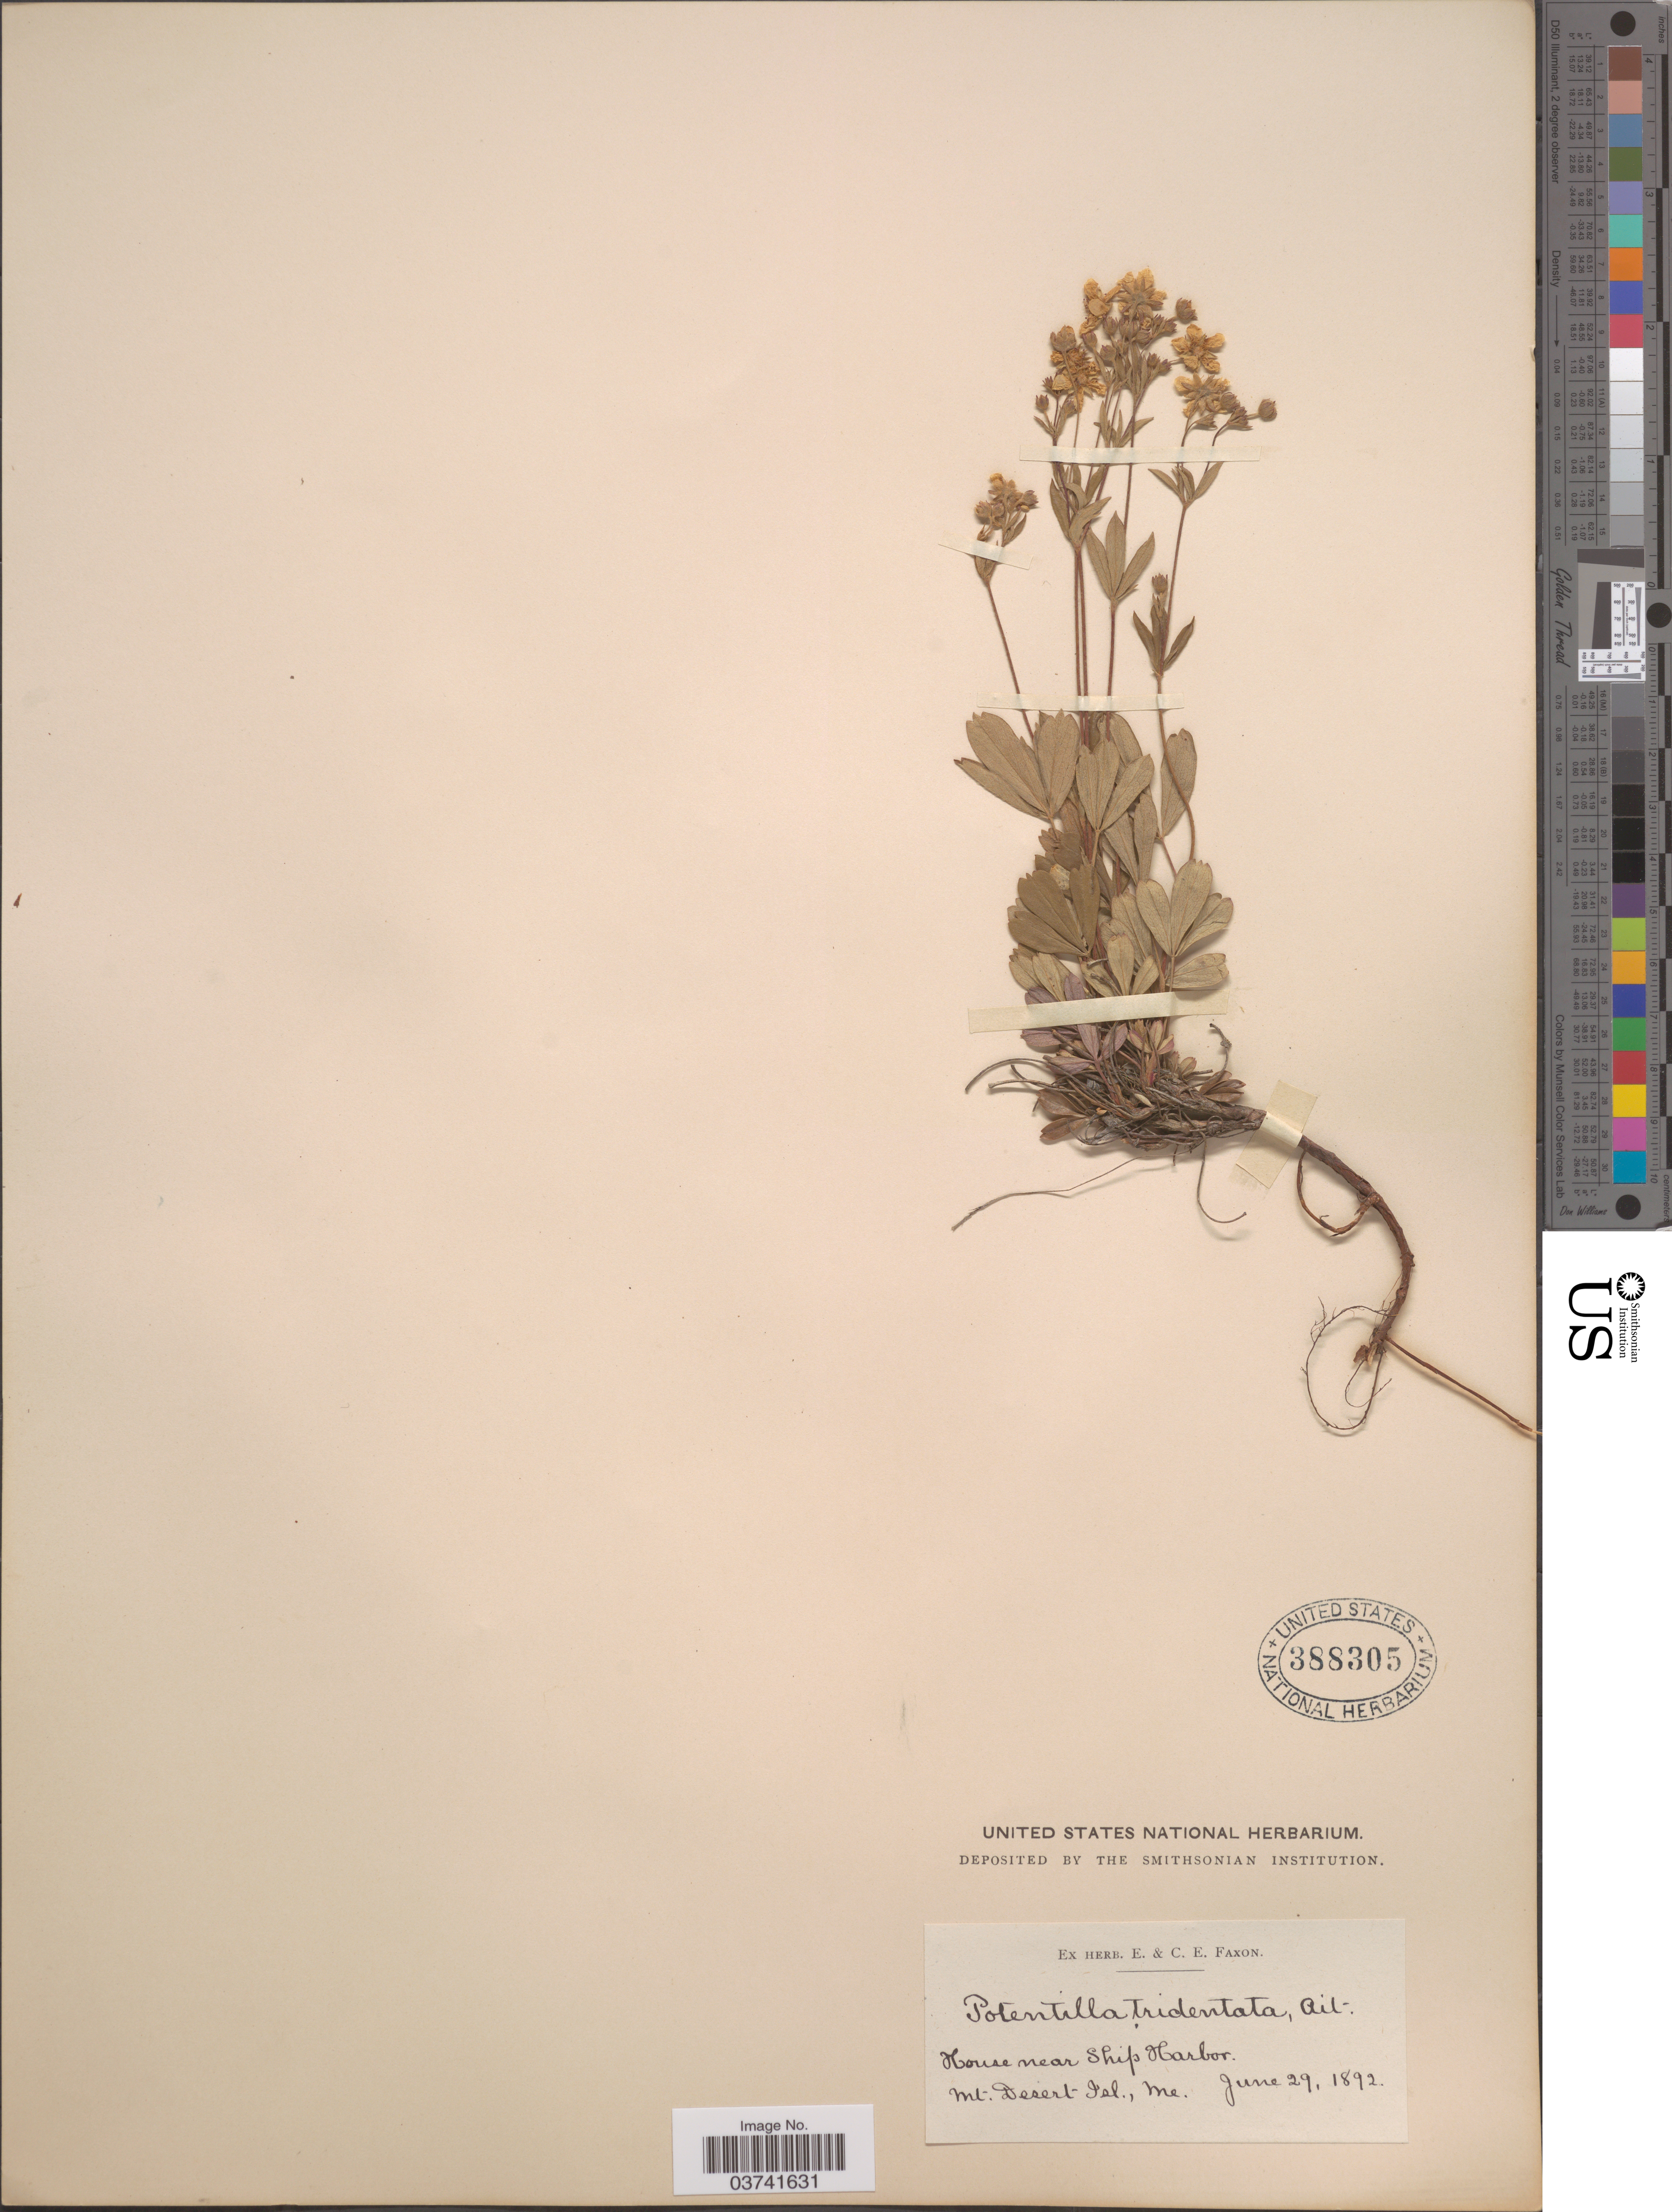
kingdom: Plantae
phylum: Tracheophyta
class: Magnoliopsida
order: Rosales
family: Rosaceae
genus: Potentilla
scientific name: Potentilla tridentata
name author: Aiton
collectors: ex herb. E. & C.E. Faxon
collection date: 1892-06-29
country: United States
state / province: Maine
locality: House near Ship Harbor. Mt. Desert Isl.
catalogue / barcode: US 388305